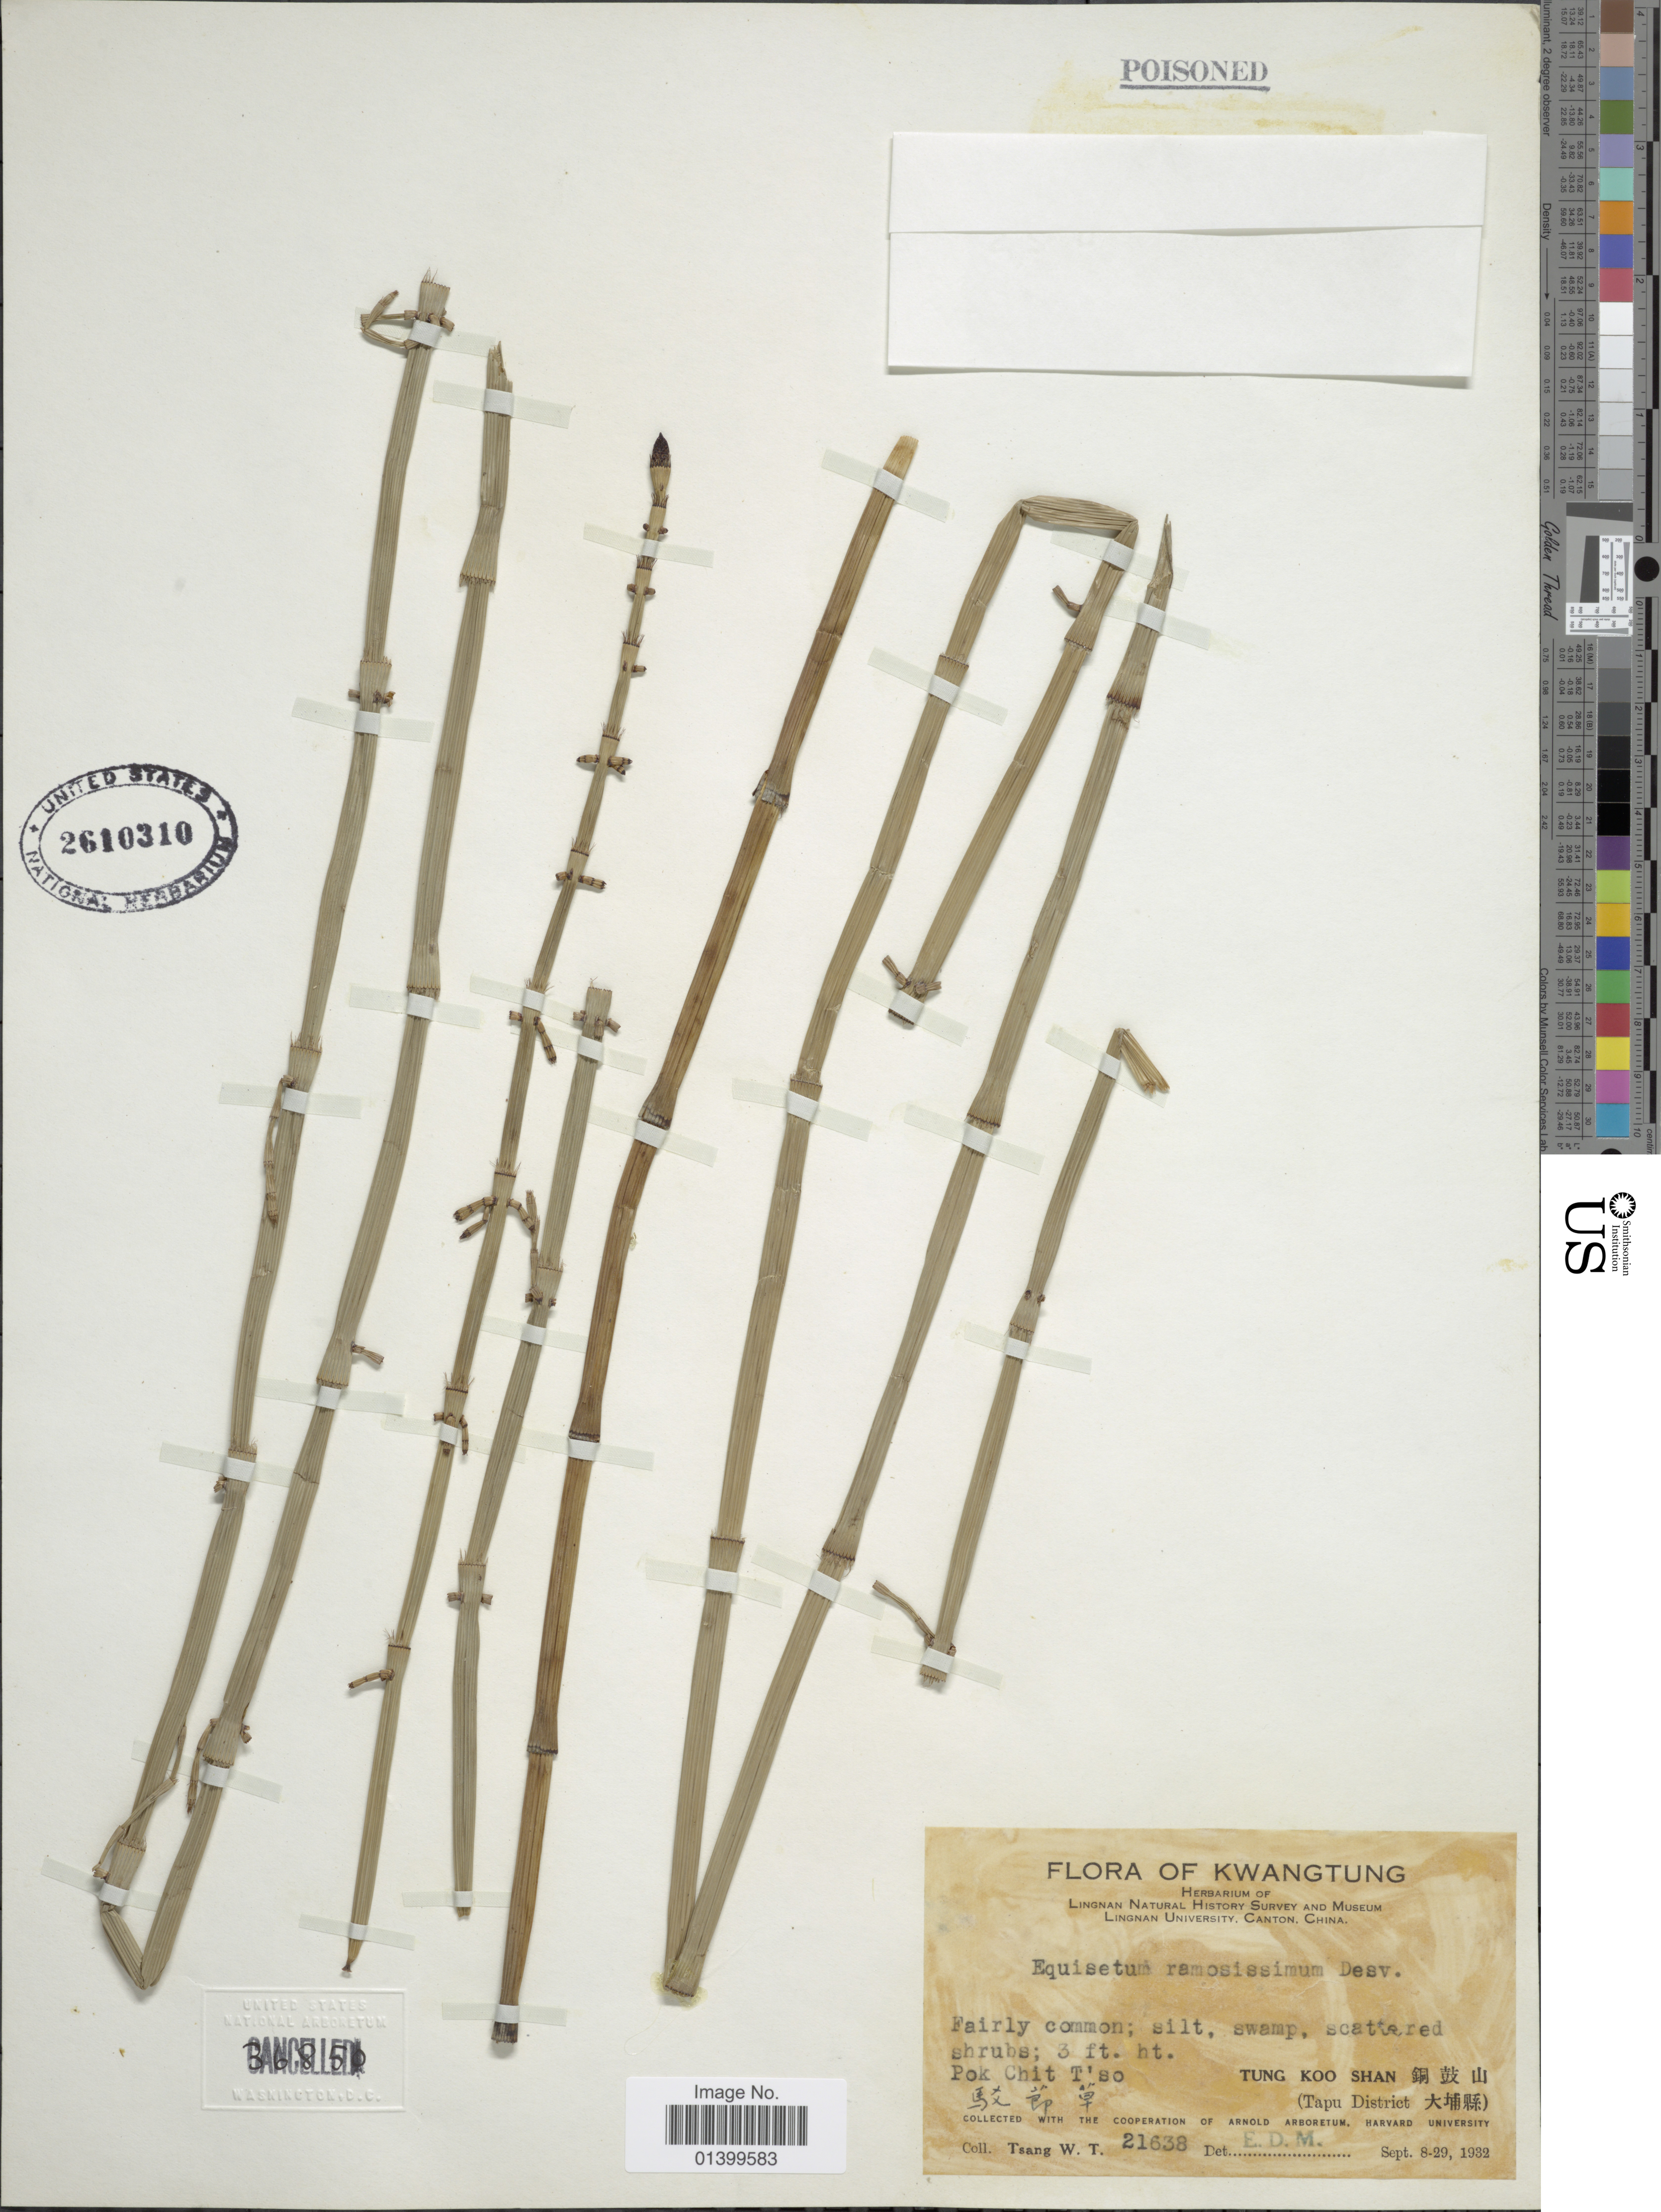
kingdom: Plantae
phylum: Tracheophyta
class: Polypodiopsida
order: Equisetales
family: Equisetaceae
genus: Equisetum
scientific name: Equisetum ramosissimum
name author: Desf.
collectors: W. T. Tsang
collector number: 21638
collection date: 1932-09-08/1932-09-29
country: China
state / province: Guangdong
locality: Dabu District; Tung-Koo-Shan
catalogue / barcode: US 2610310